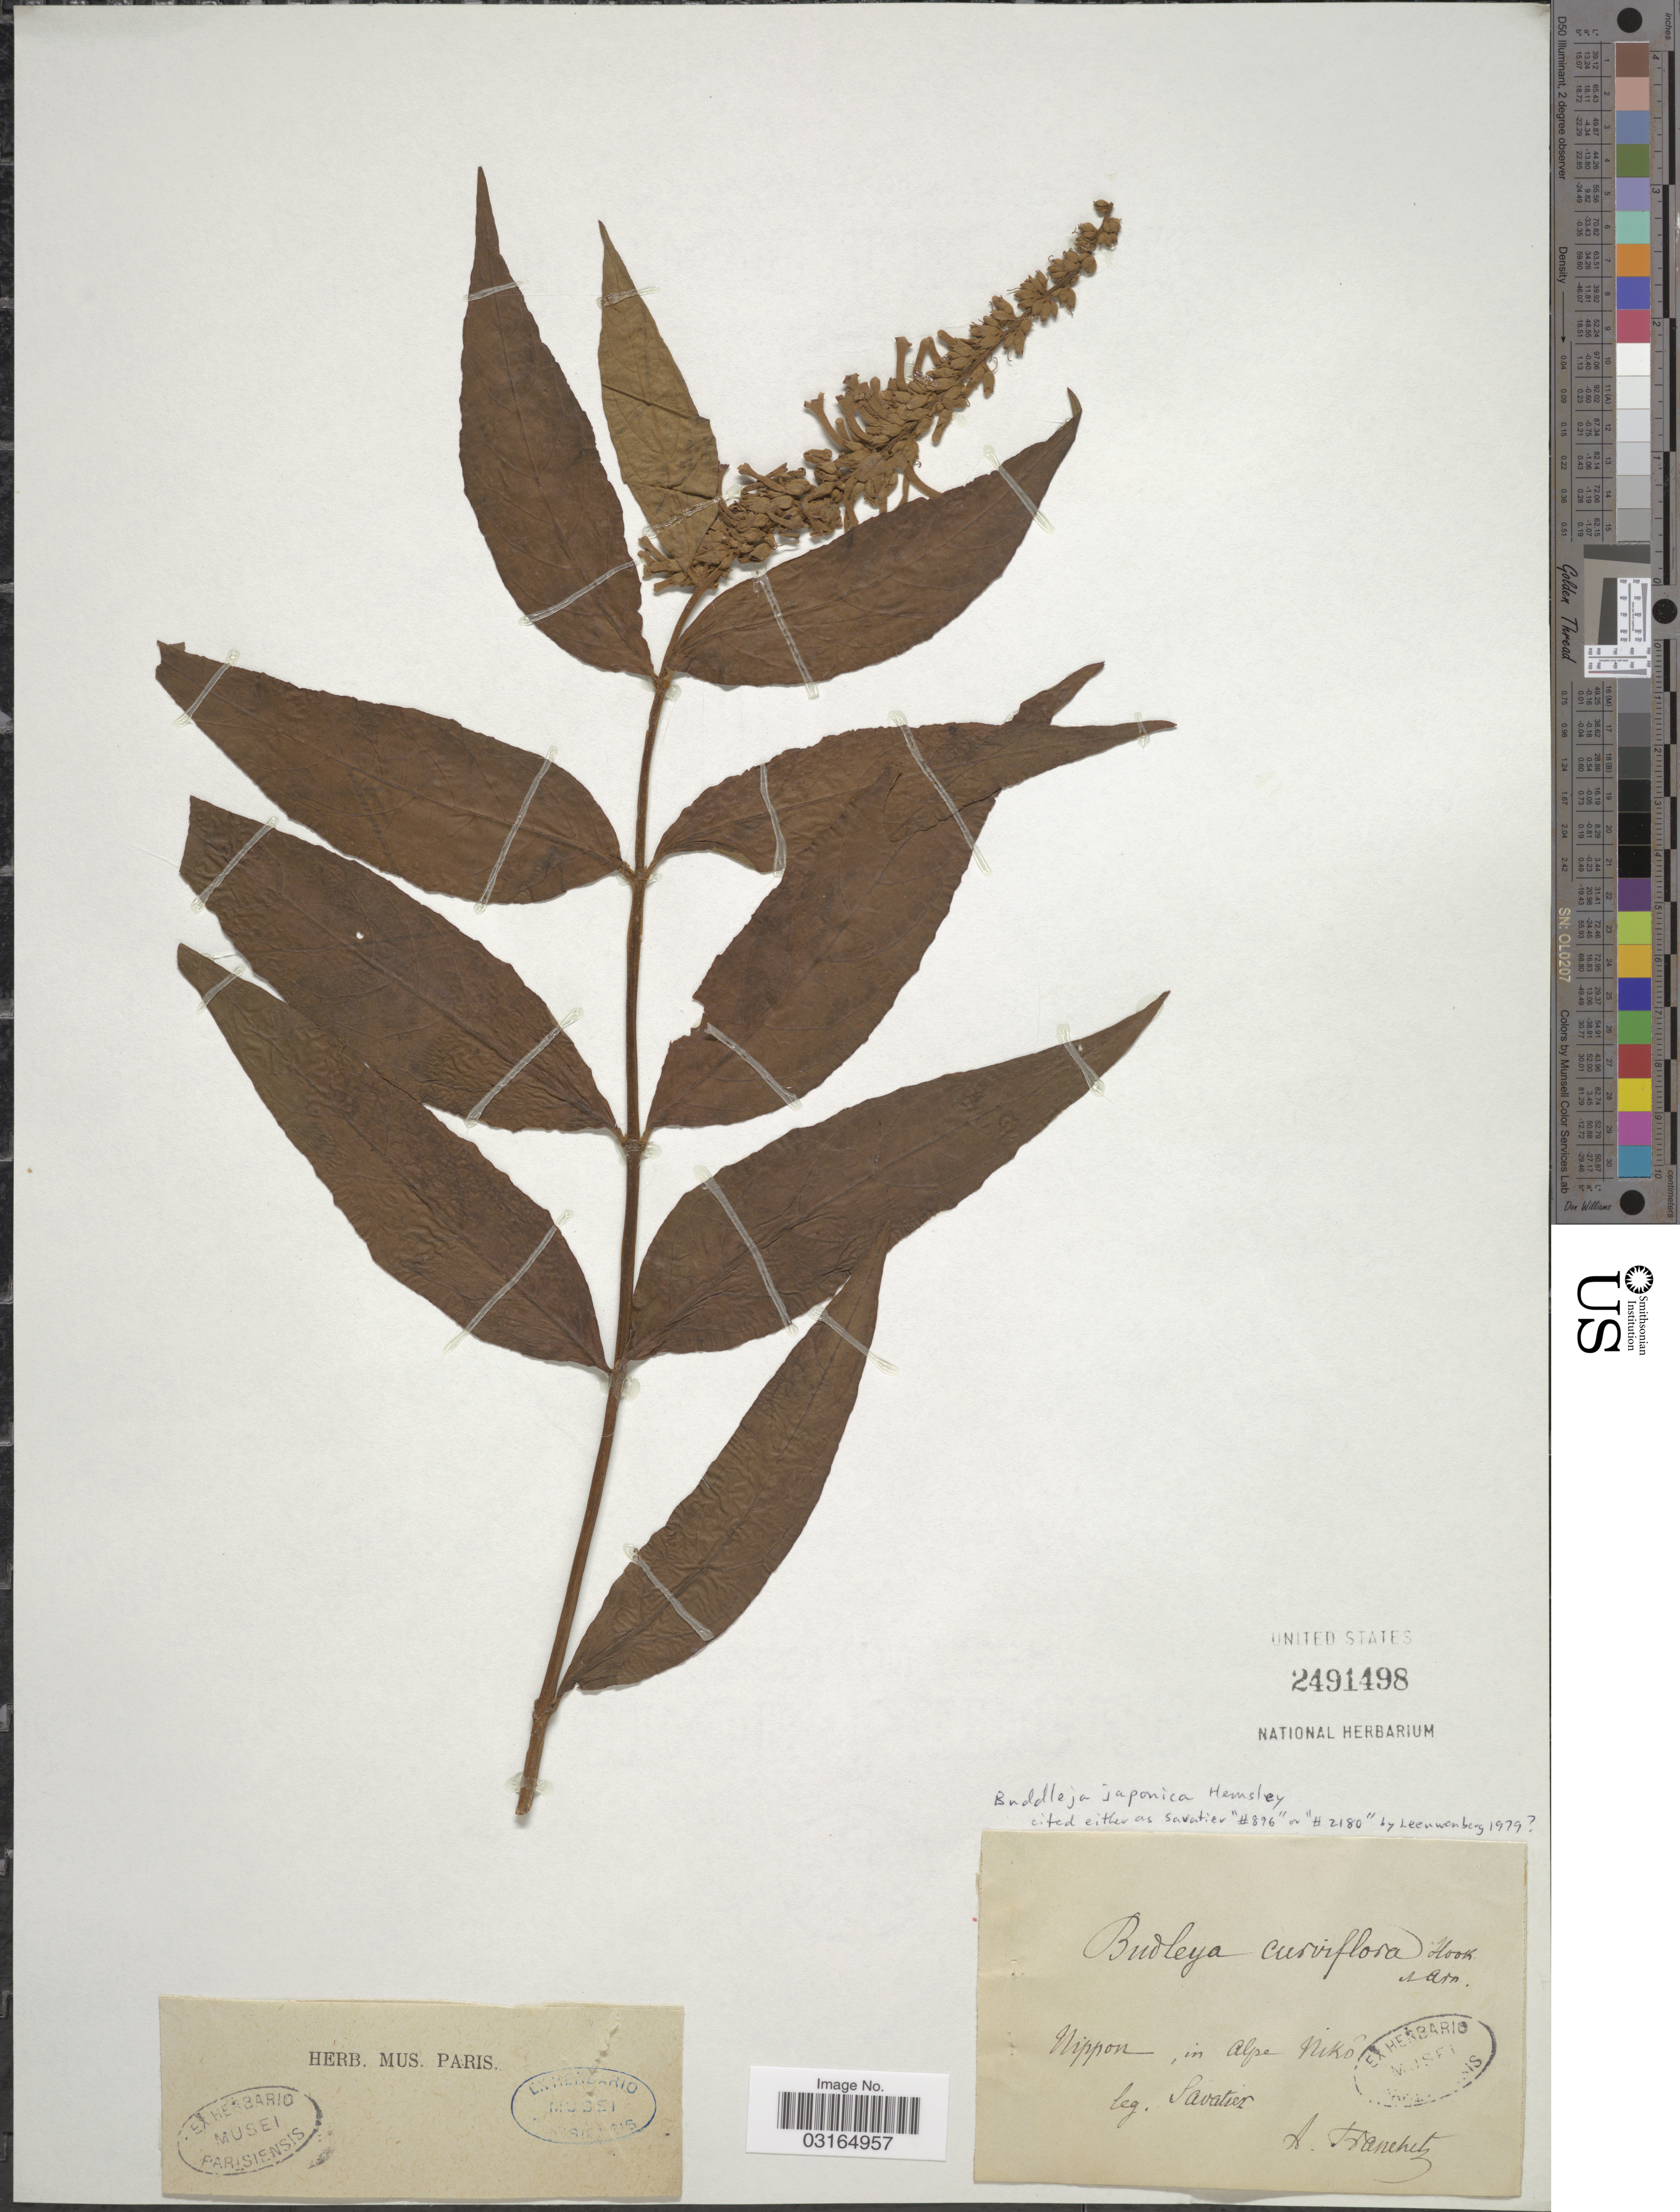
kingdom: Plantae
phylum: Tracheophyta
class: Magnoliopsida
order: Lamiales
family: Scrophulariaceae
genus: Buddleja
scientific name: Buddleja japonica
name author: Hemsl.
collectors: Savatier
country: Japan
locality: Nippon, in Alpe Niko.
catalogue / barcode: US 2491498